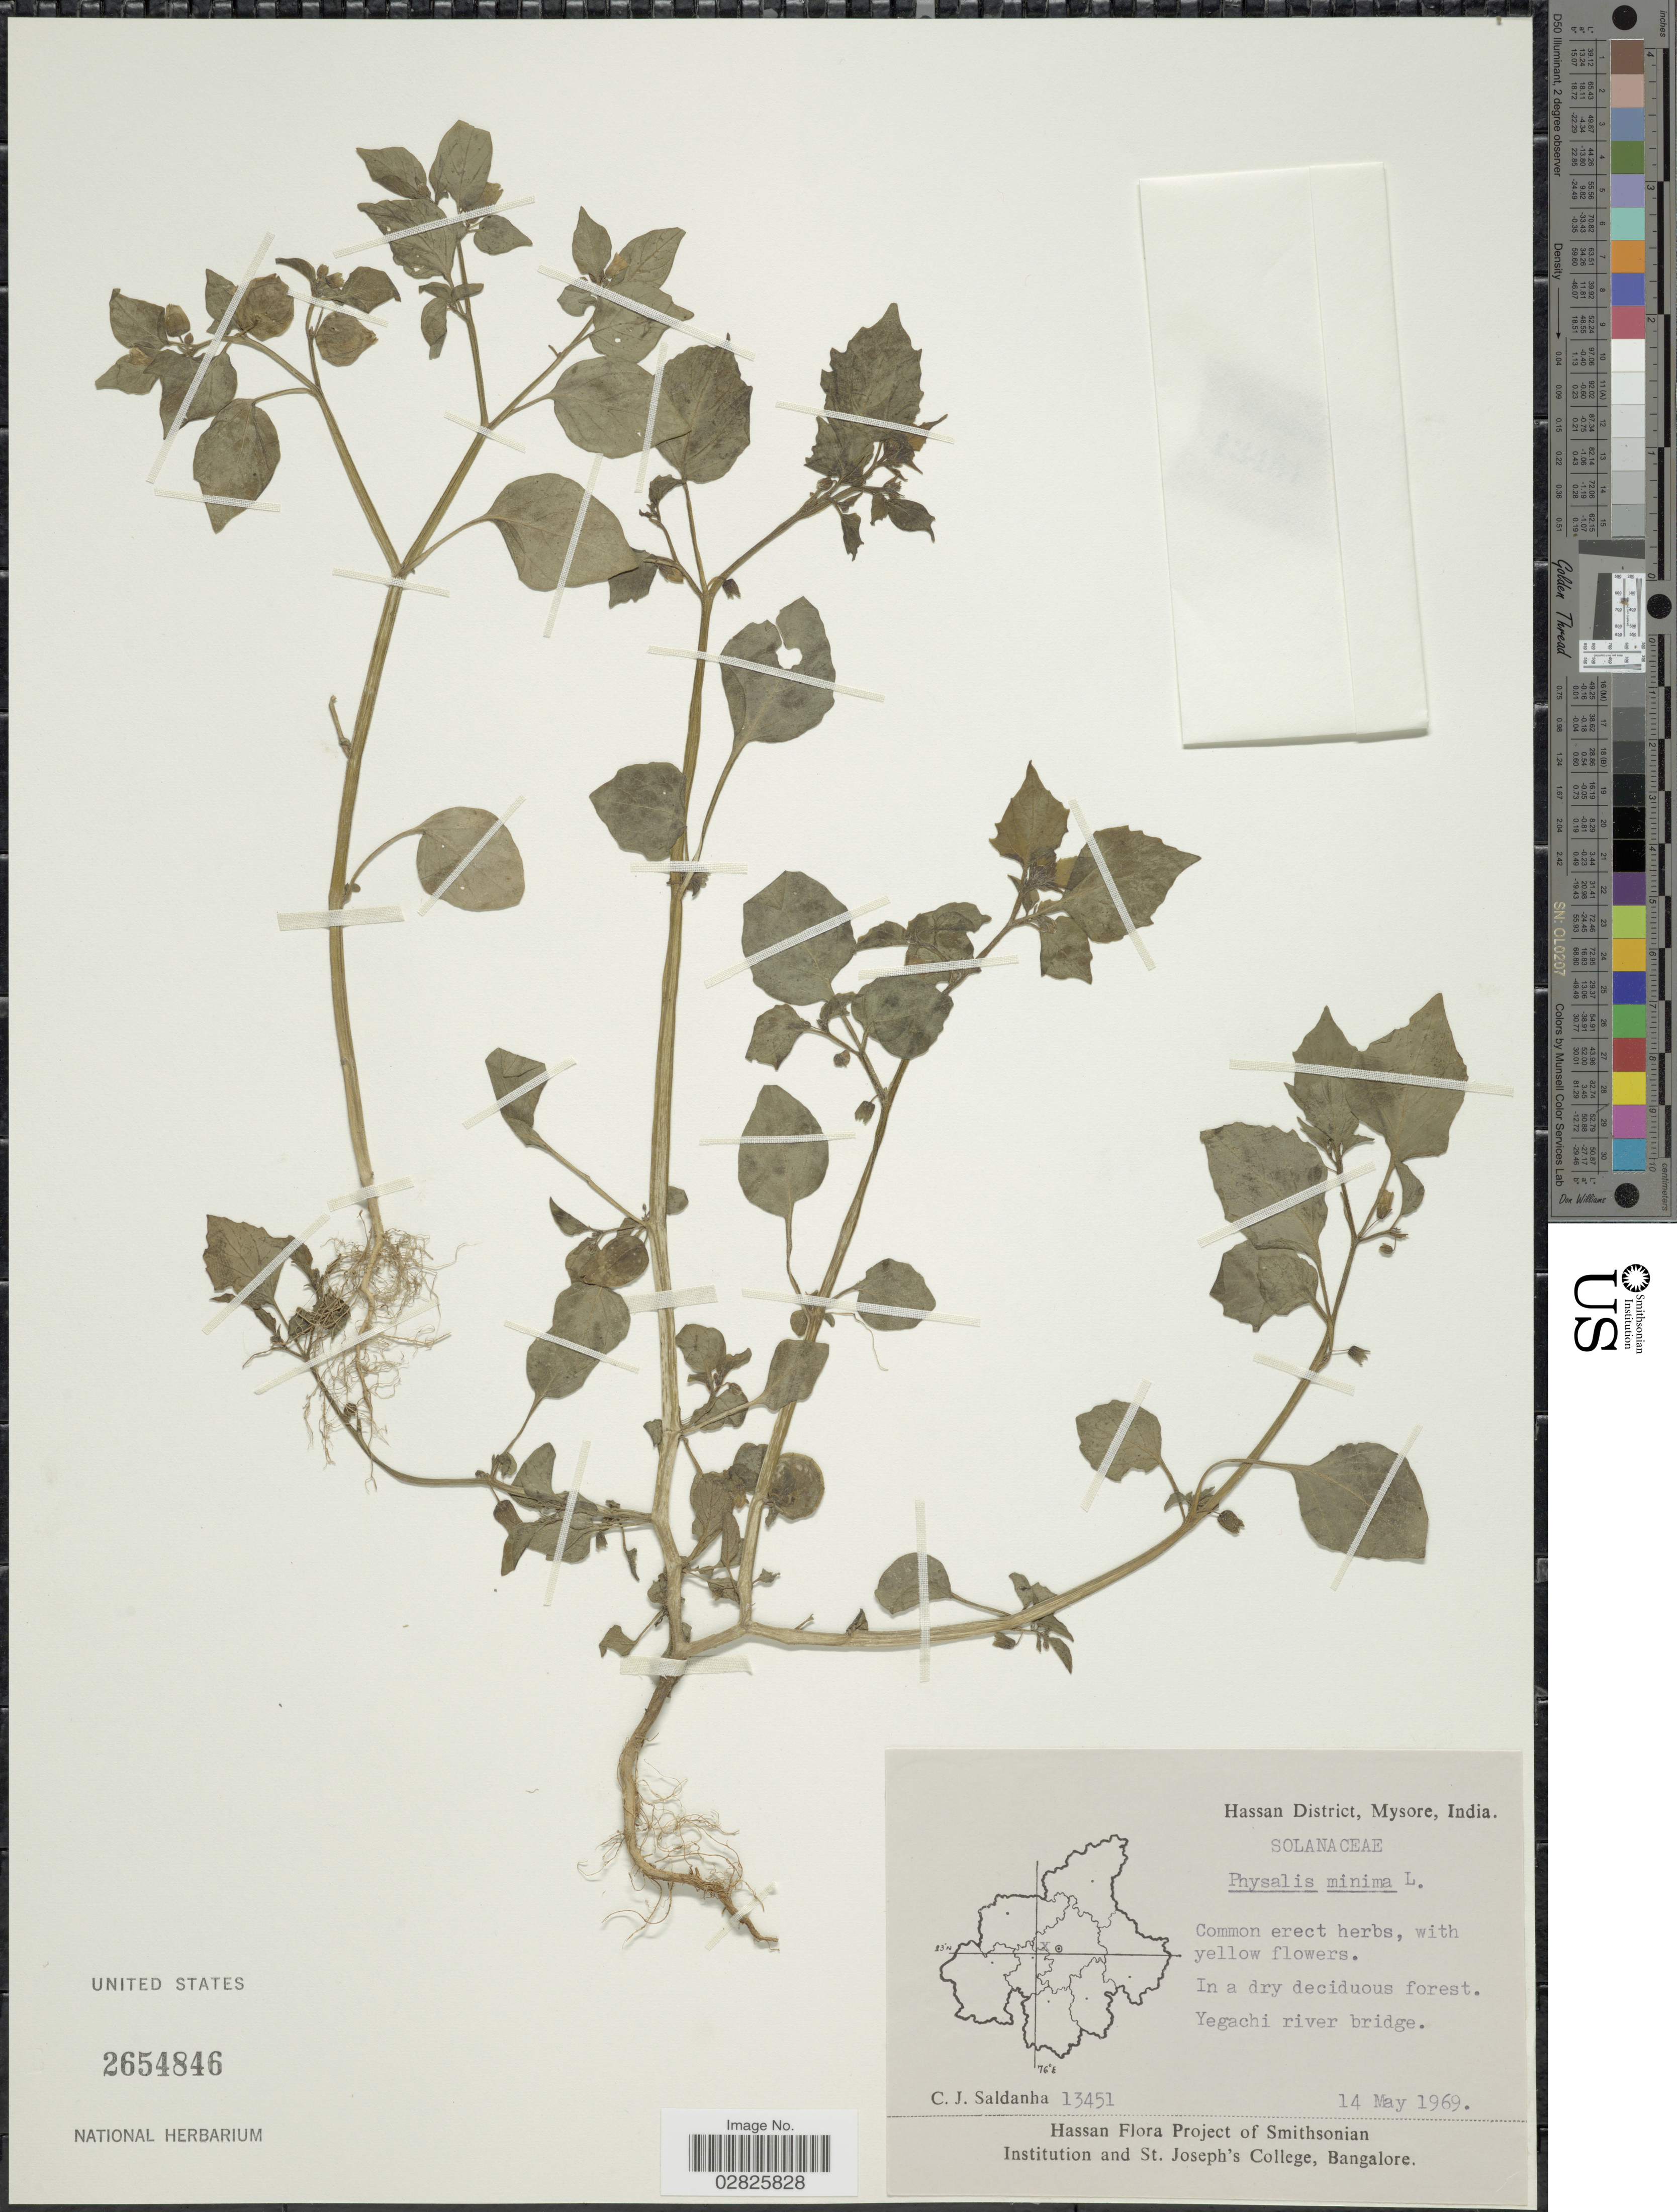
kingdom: Plantae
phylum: Tracheophyta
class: Magnoliopsida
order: Solanales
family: Solanaceae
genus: Physalis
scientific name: Physalis minima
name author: L.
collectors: C. J. Saldanha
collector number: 13451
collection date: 1969-05-14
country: India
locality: Hassan District, Mysore. Yegachi river bridge.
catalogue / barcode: US 2654846